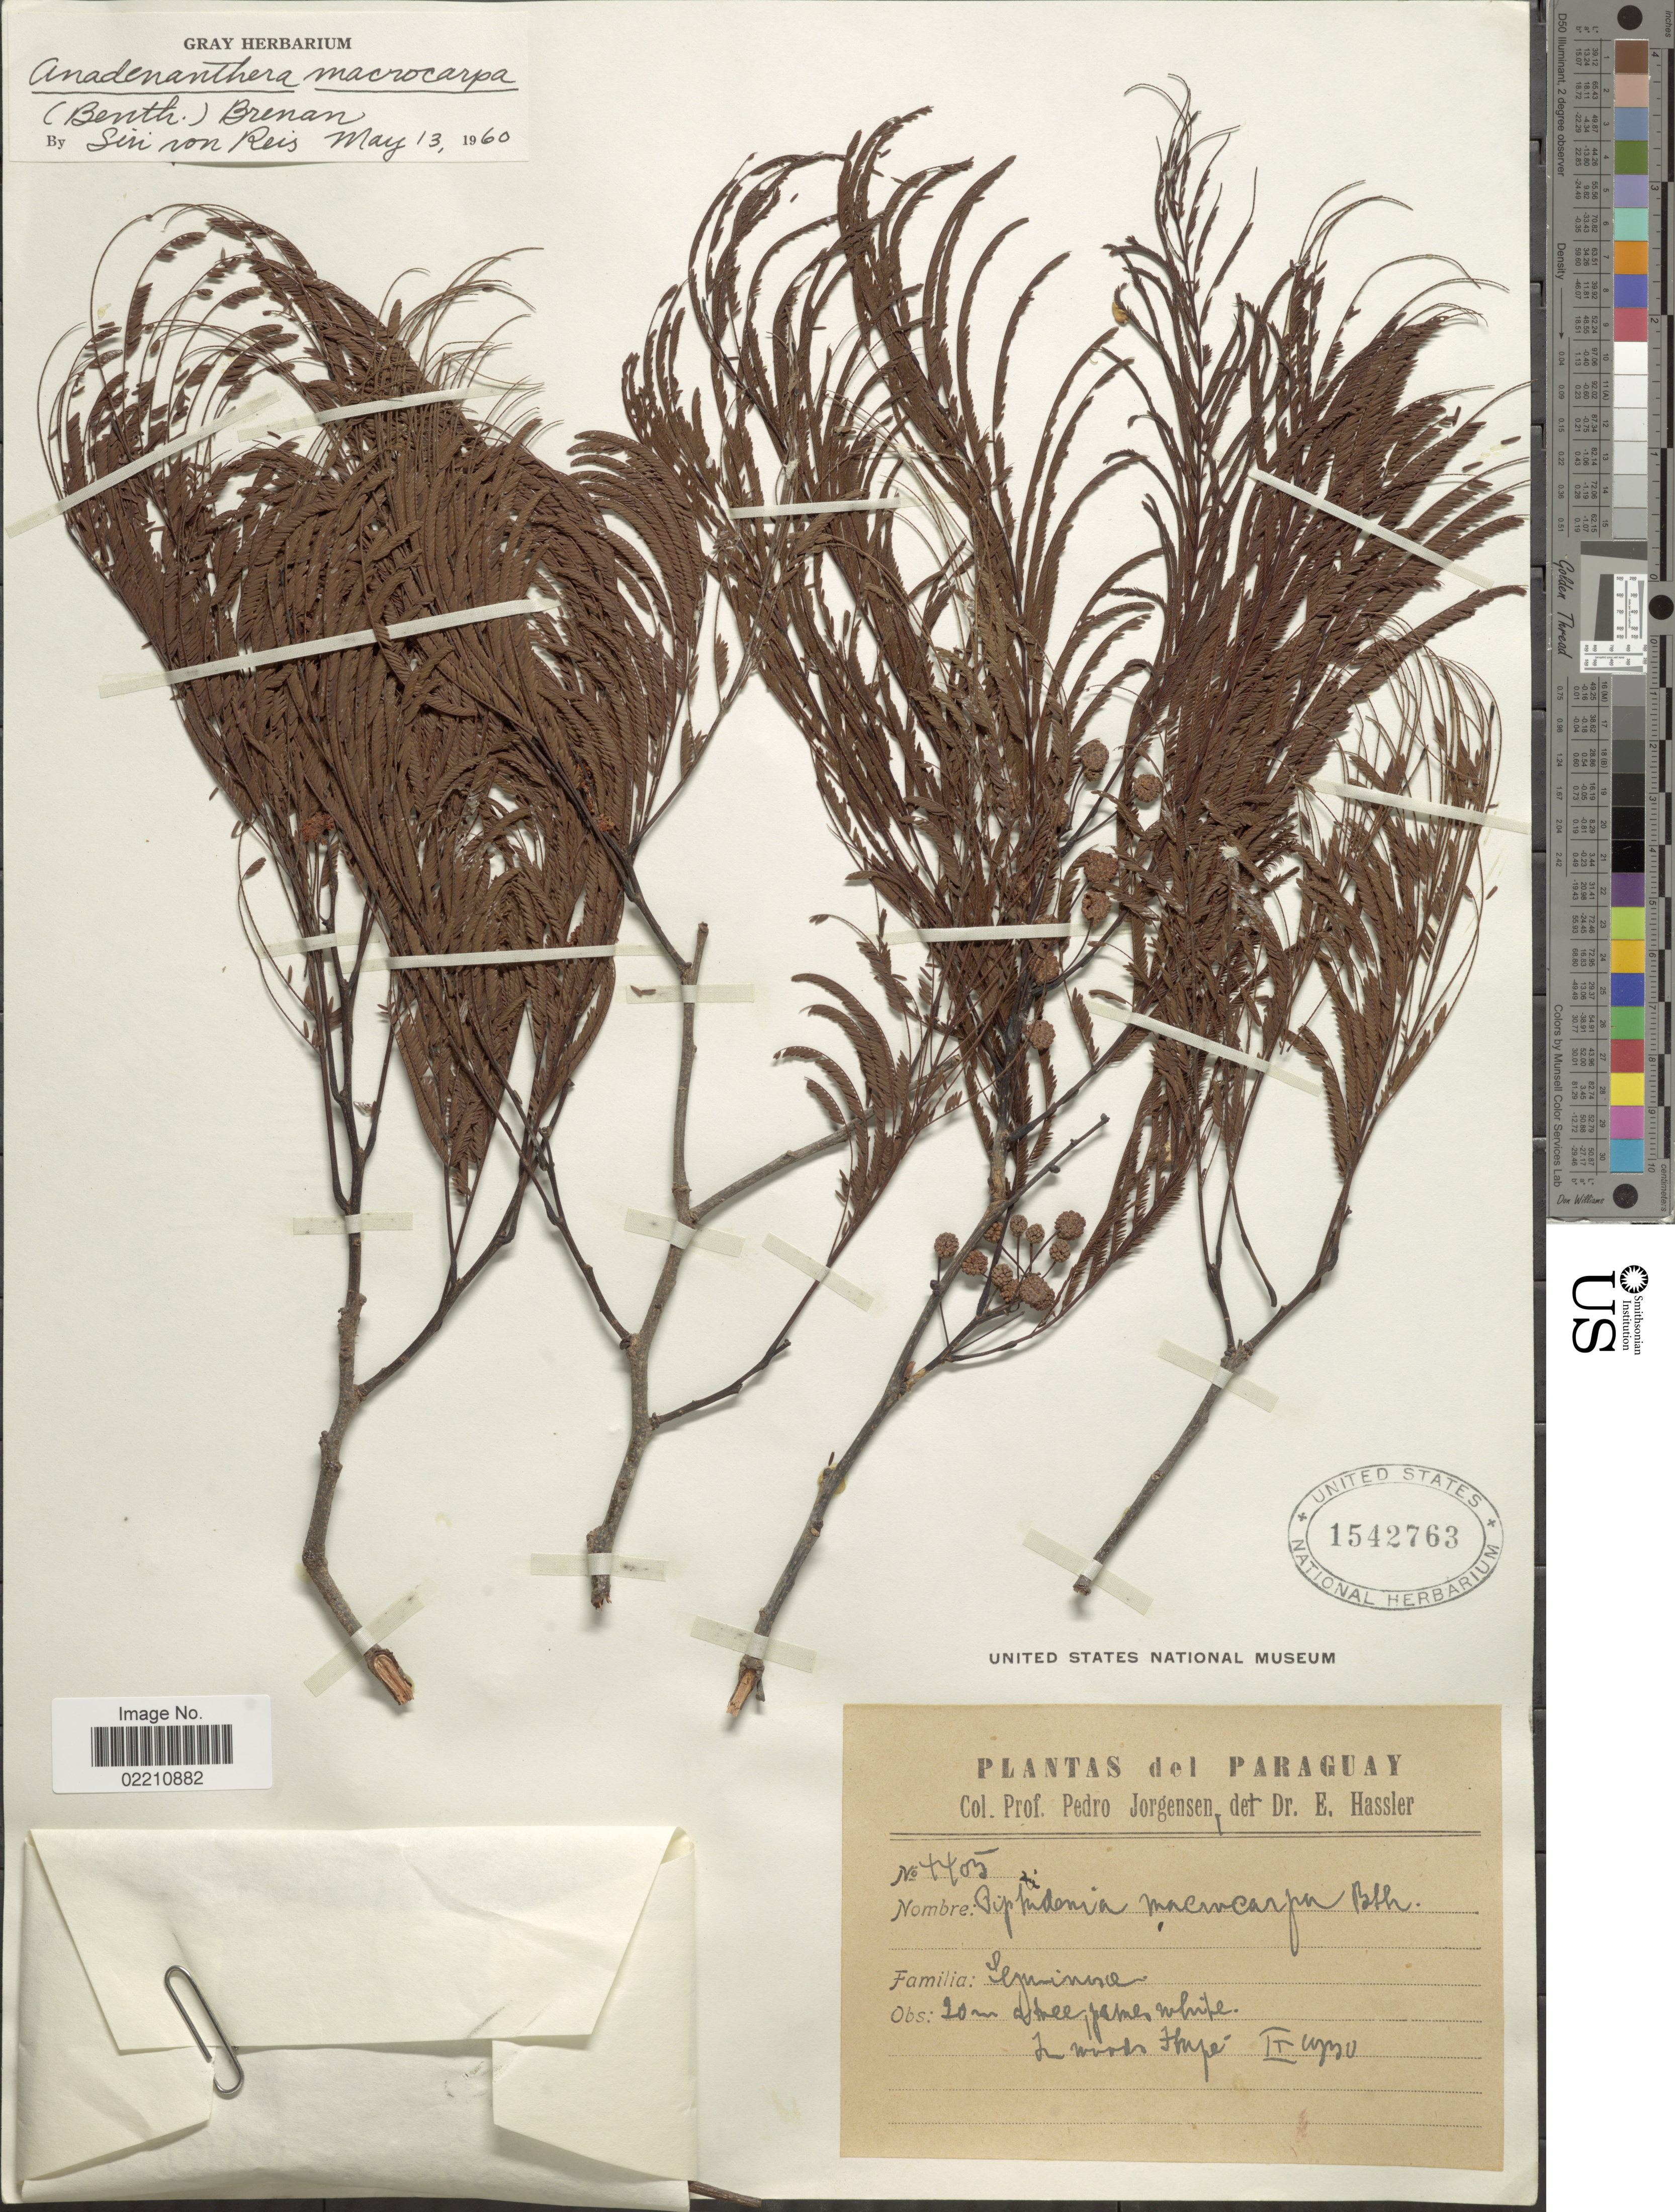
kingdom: Plantae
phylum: Tracheophyta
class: Magnoliopsida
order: Fabales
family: Fabaceae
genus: Anadenanthera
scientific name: Anadenanthera macrocarpa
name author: (Benth.) Brenan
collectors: P. Jörgensen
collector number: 4405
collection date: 1930-02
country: Paraguay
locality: Itapé.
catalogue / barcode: US 1542763